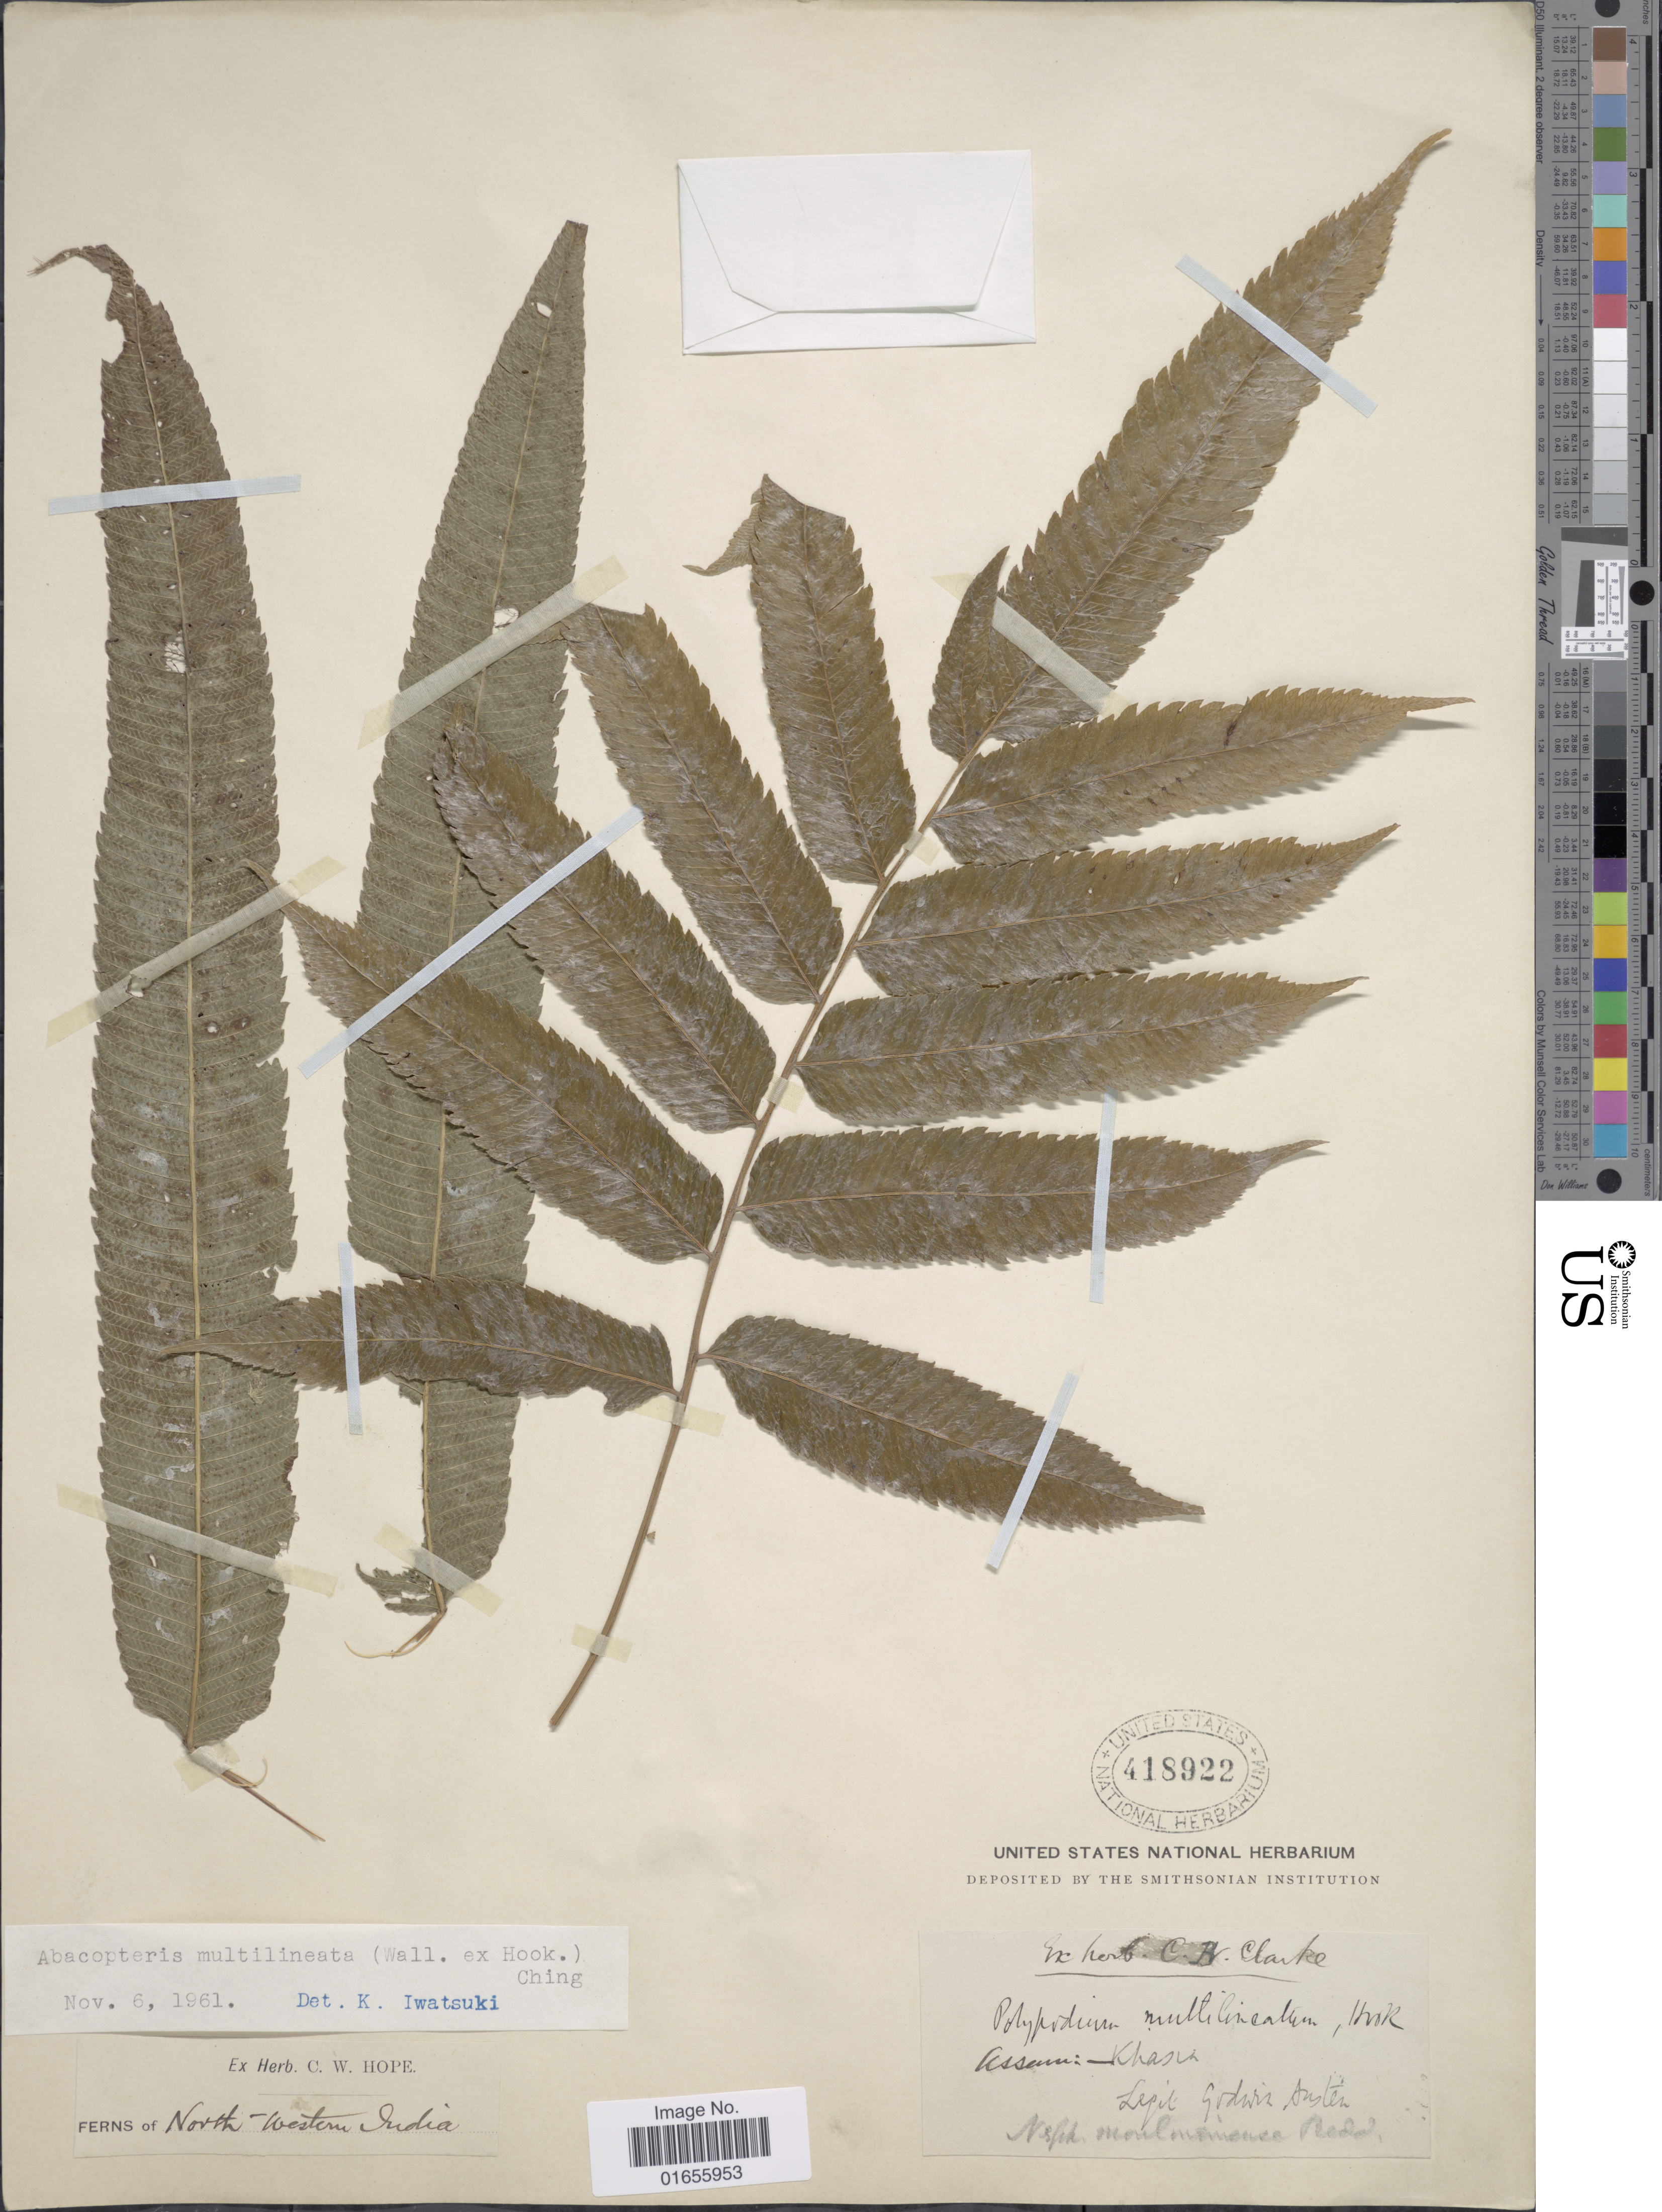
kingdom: Plantae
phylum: Tracheophyta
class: Polypodiopsida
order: Polypodiales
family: Thelypteridaceae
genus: Pronephrium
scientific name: Pronephrium nudatum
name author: (Roxb.) Holttum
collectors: G. Austen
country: India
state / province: Assam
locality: Khasia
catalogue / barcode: US 418922